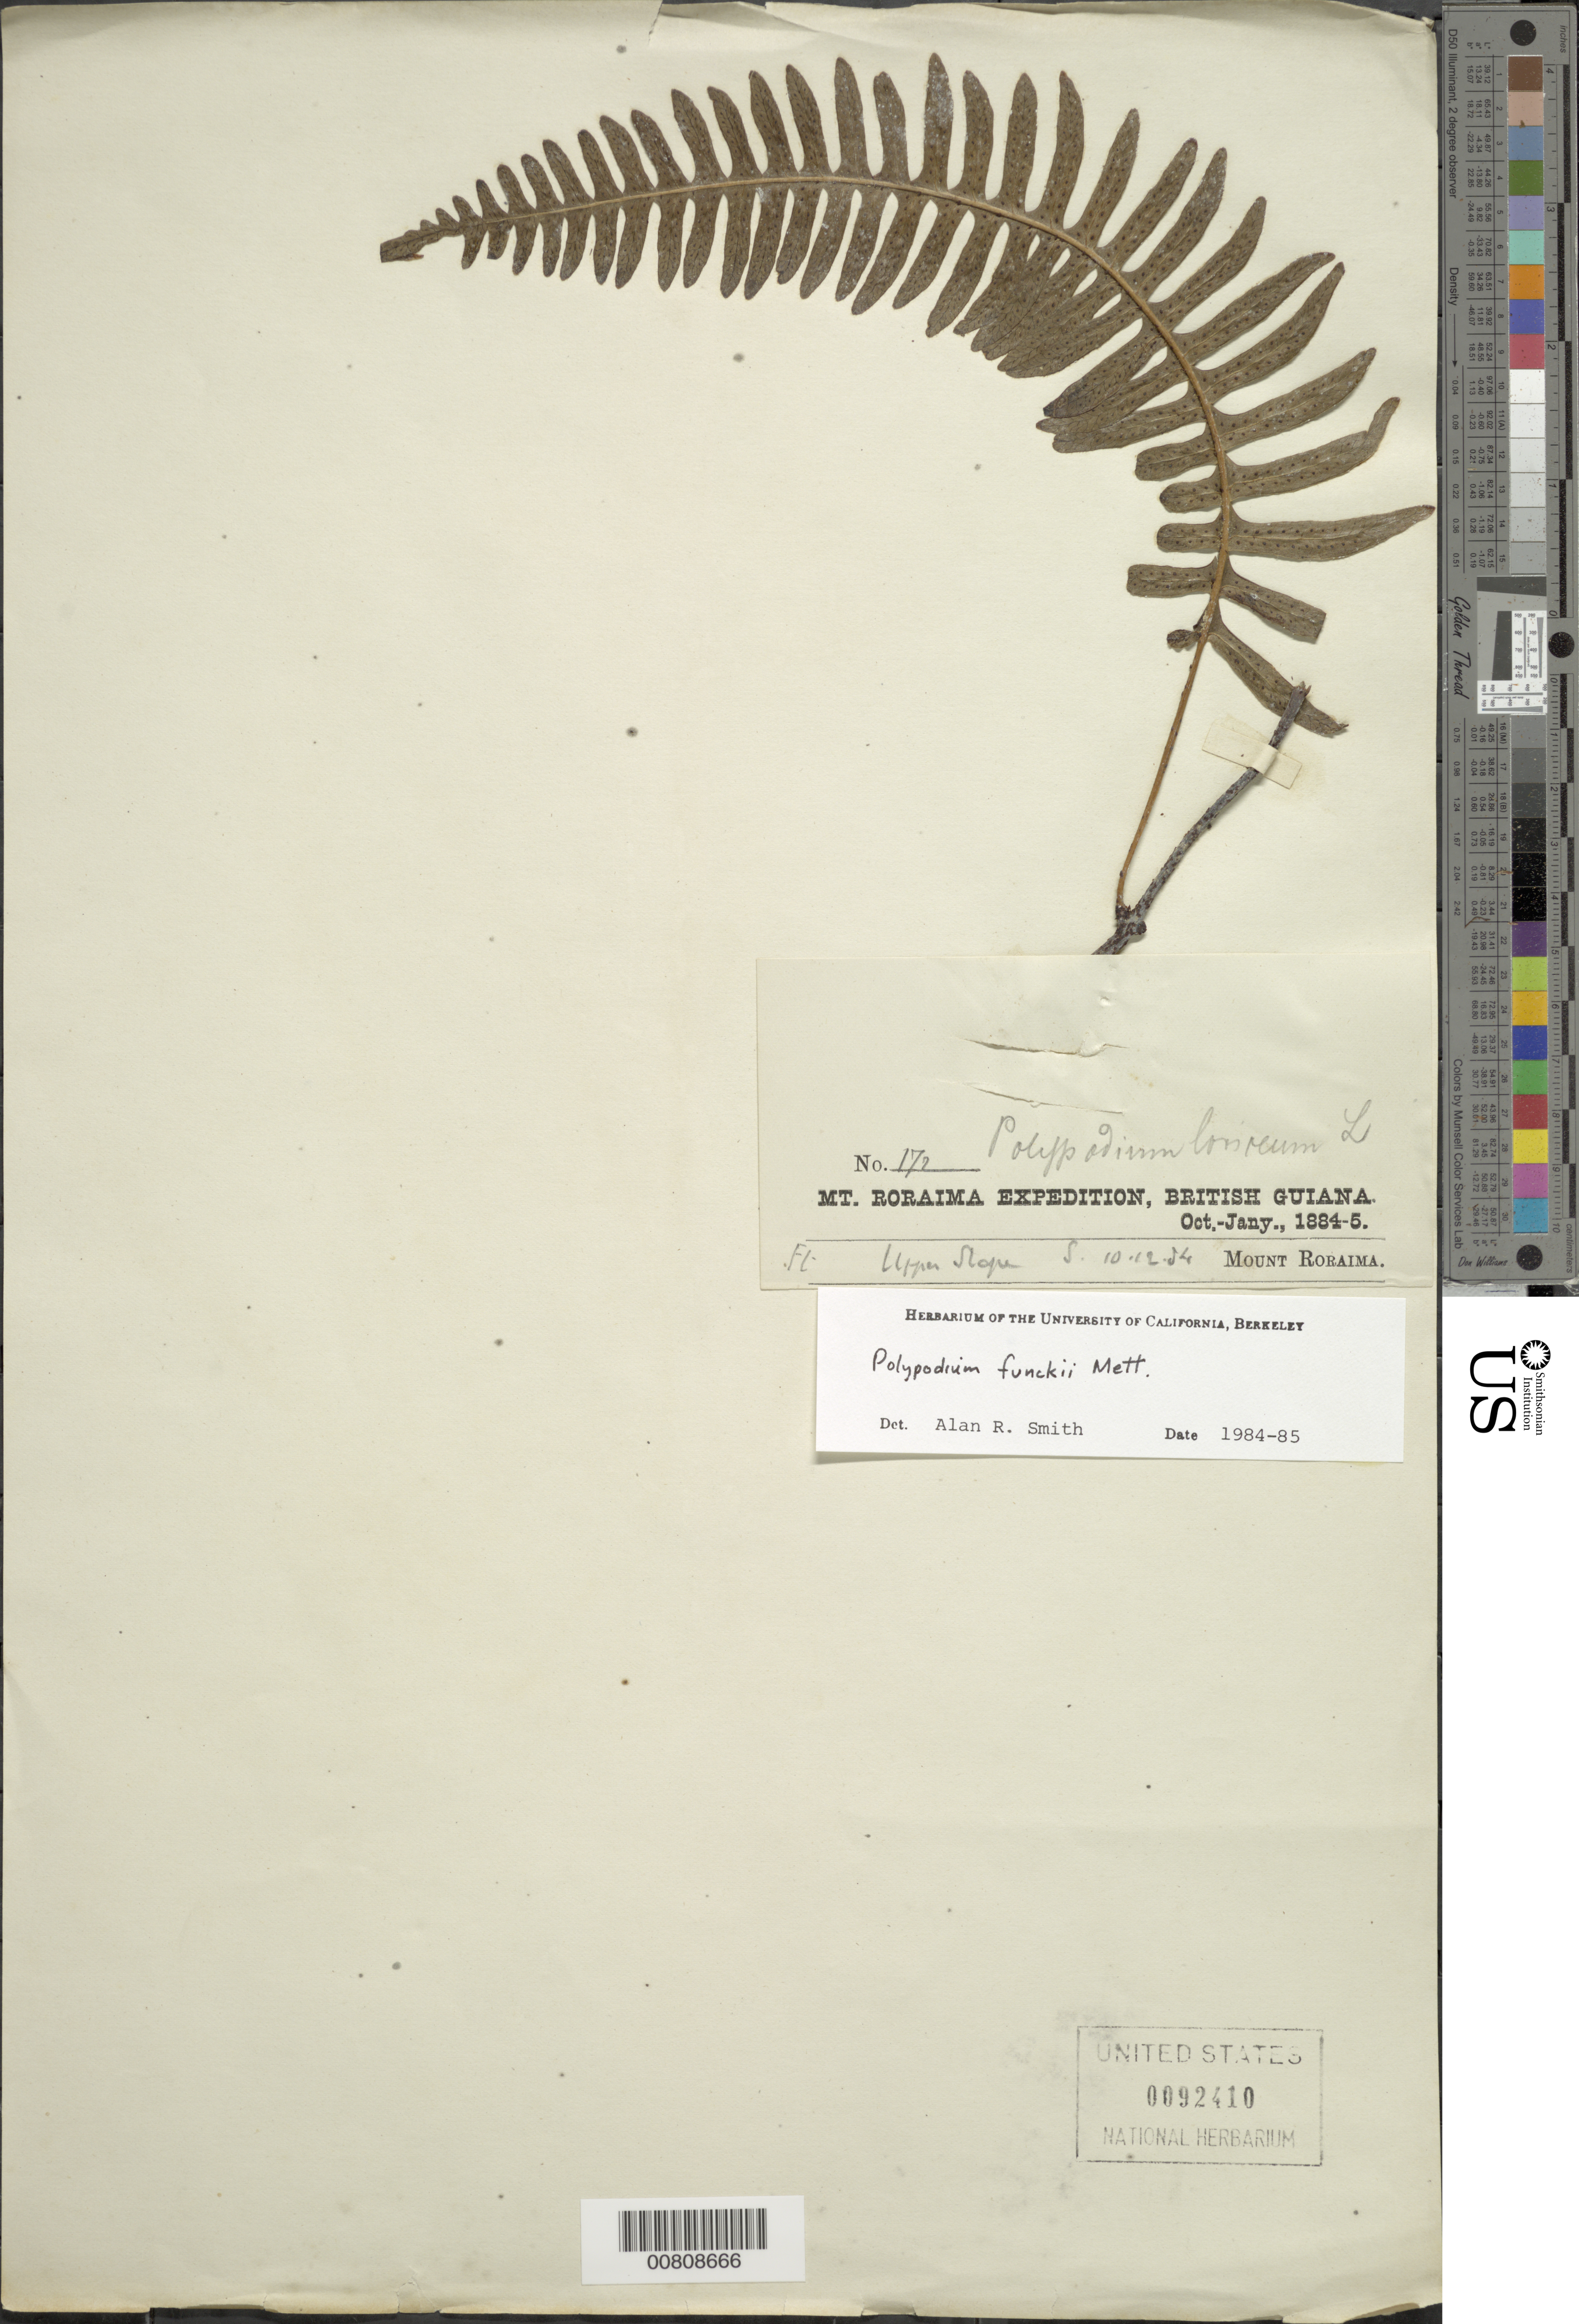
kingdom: Plantae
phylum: Tracheophyta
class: Polypodiopsida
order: Polypodiales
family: Polypodiaceae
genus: Serpocaulon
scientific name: Serpocaulon funckii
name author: (Mett.) A.R. Sm.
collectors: E. F. im Thurn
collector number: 172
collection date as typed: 10 December 1884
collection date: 1884-12-10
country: Guyana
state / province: Cuyuni-Mazaruni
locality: Mt. Roraima, upper slope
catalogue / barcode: US 92410